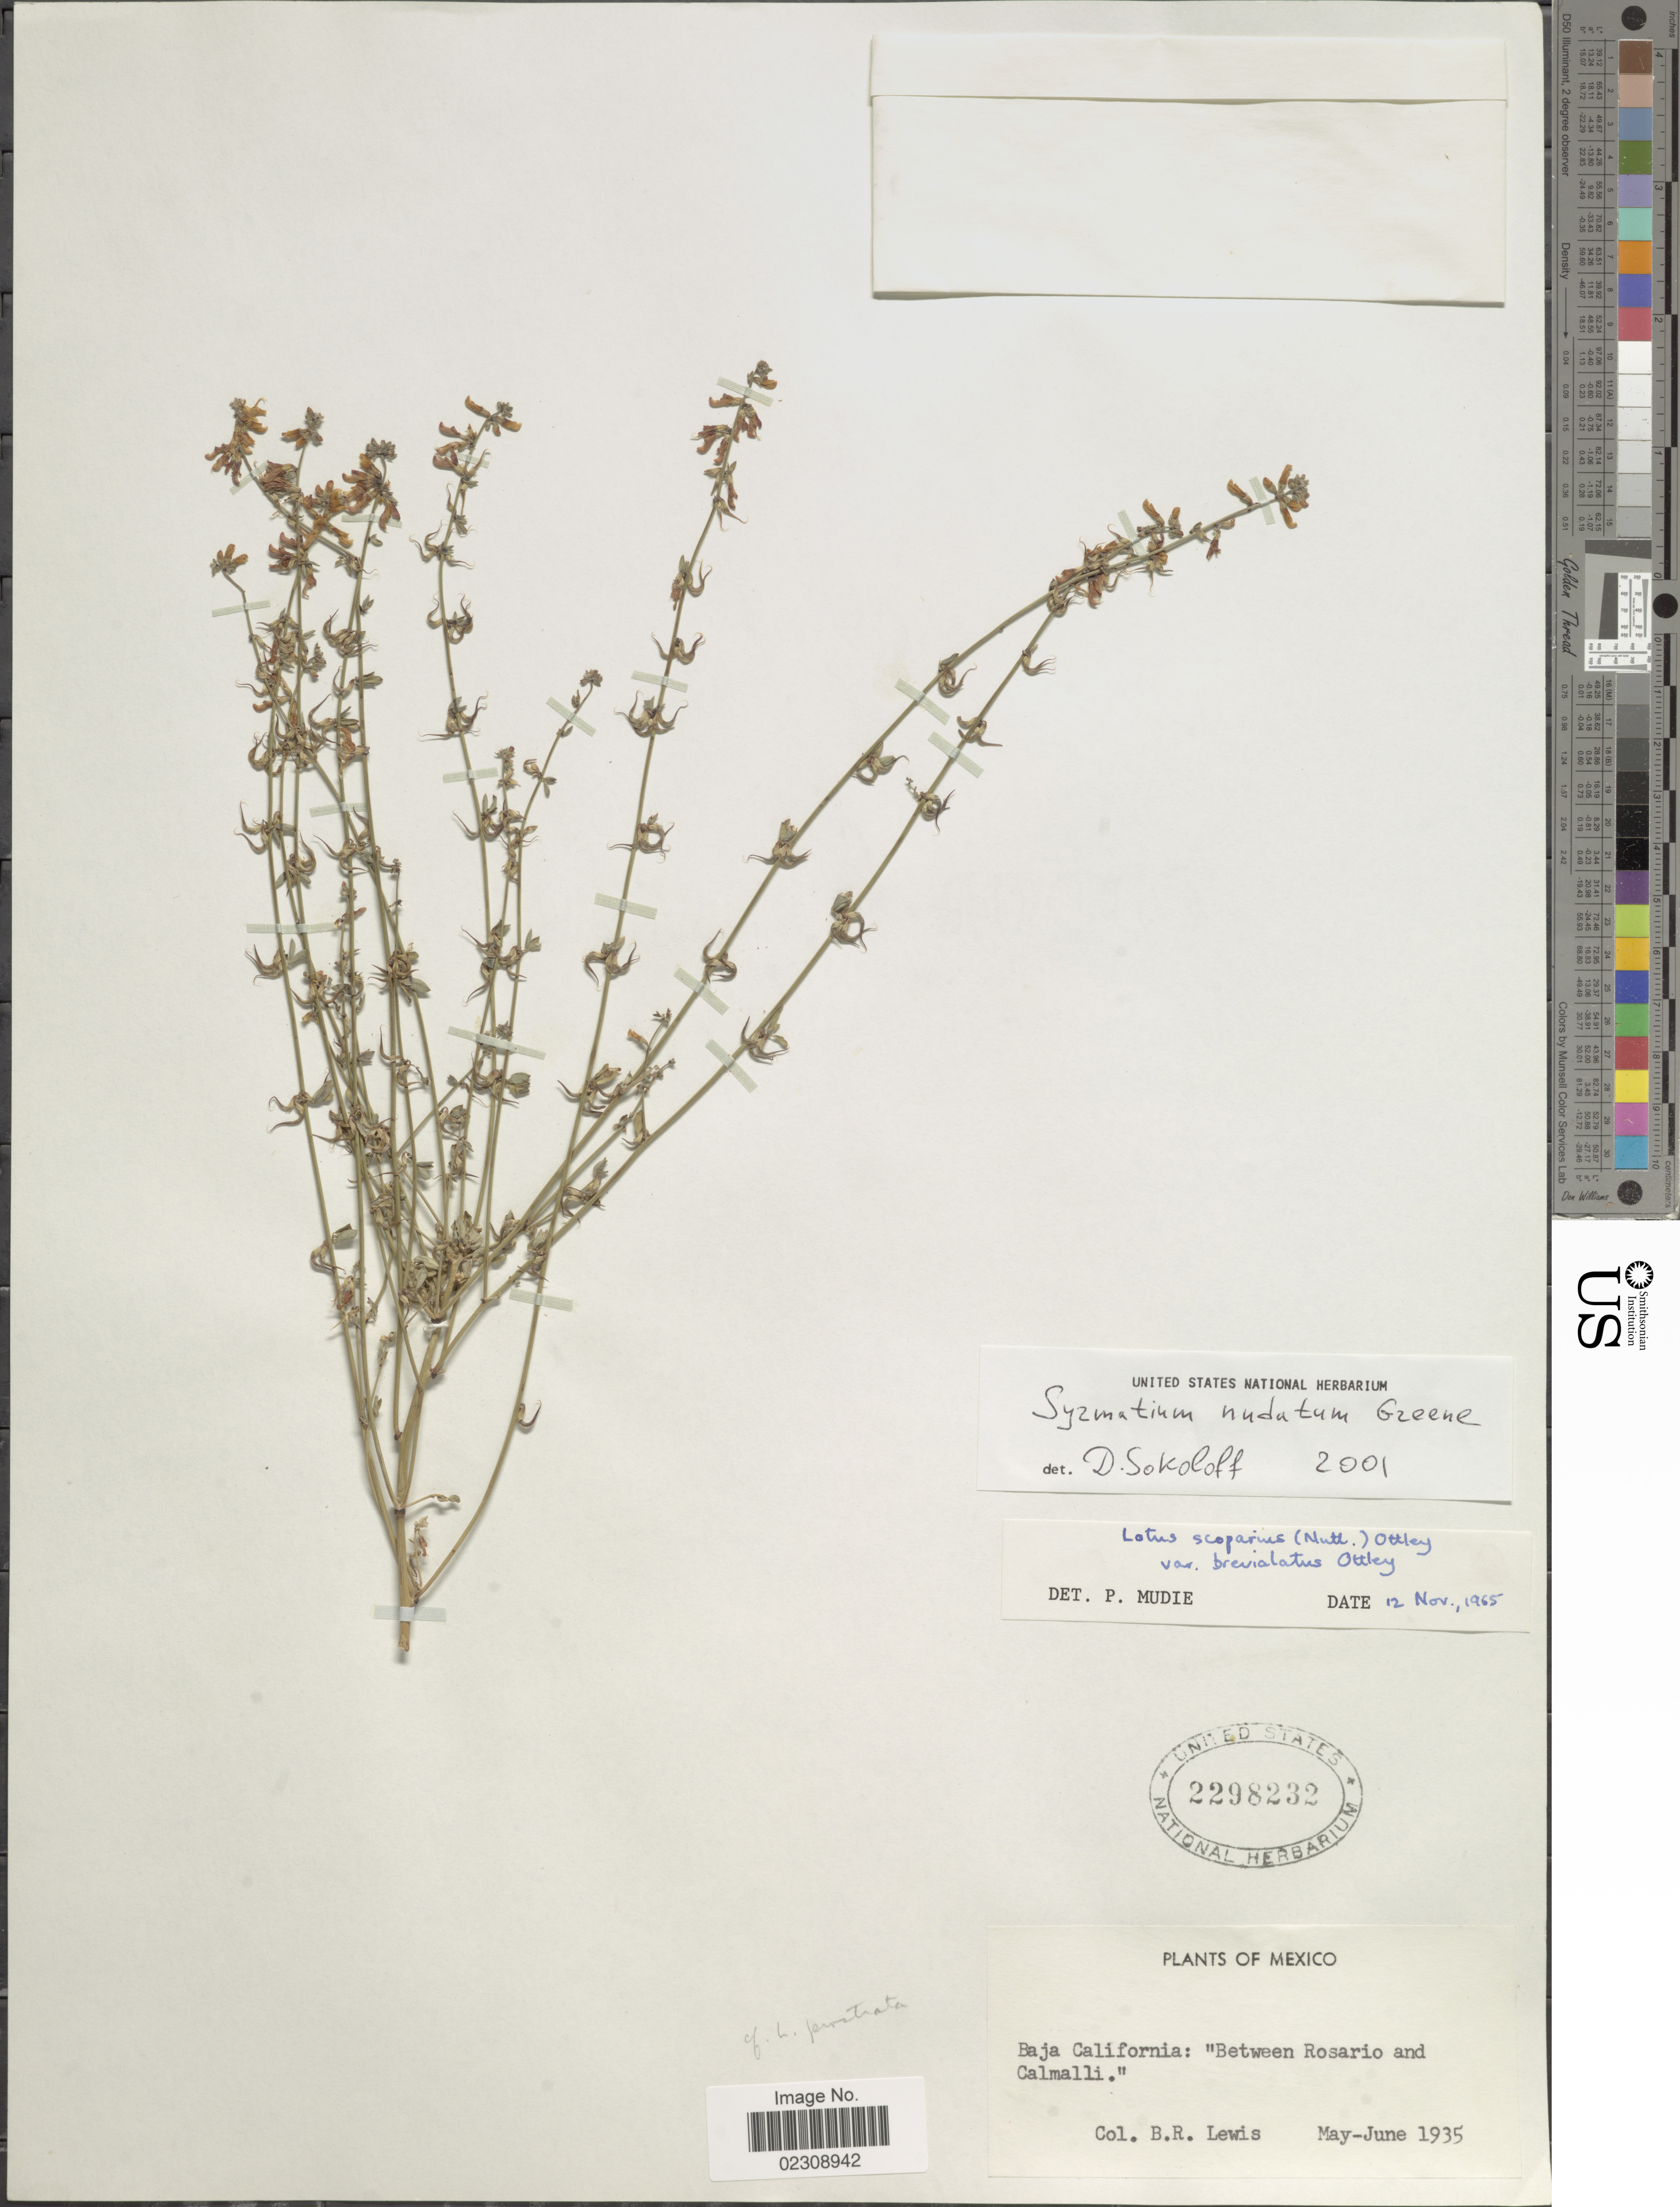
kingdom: Plantae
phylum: Tracheophyta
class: Magnoliopsida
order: Fabales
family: Fabaceae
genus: Syrmatium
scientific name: Syrmatium nudatum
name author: Greene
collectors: B. R. Lewis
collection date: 1935-05/1935-06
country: Mexico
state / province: Baja California Norte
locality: Between Rosario and Calmalli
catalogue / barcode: US 2298232